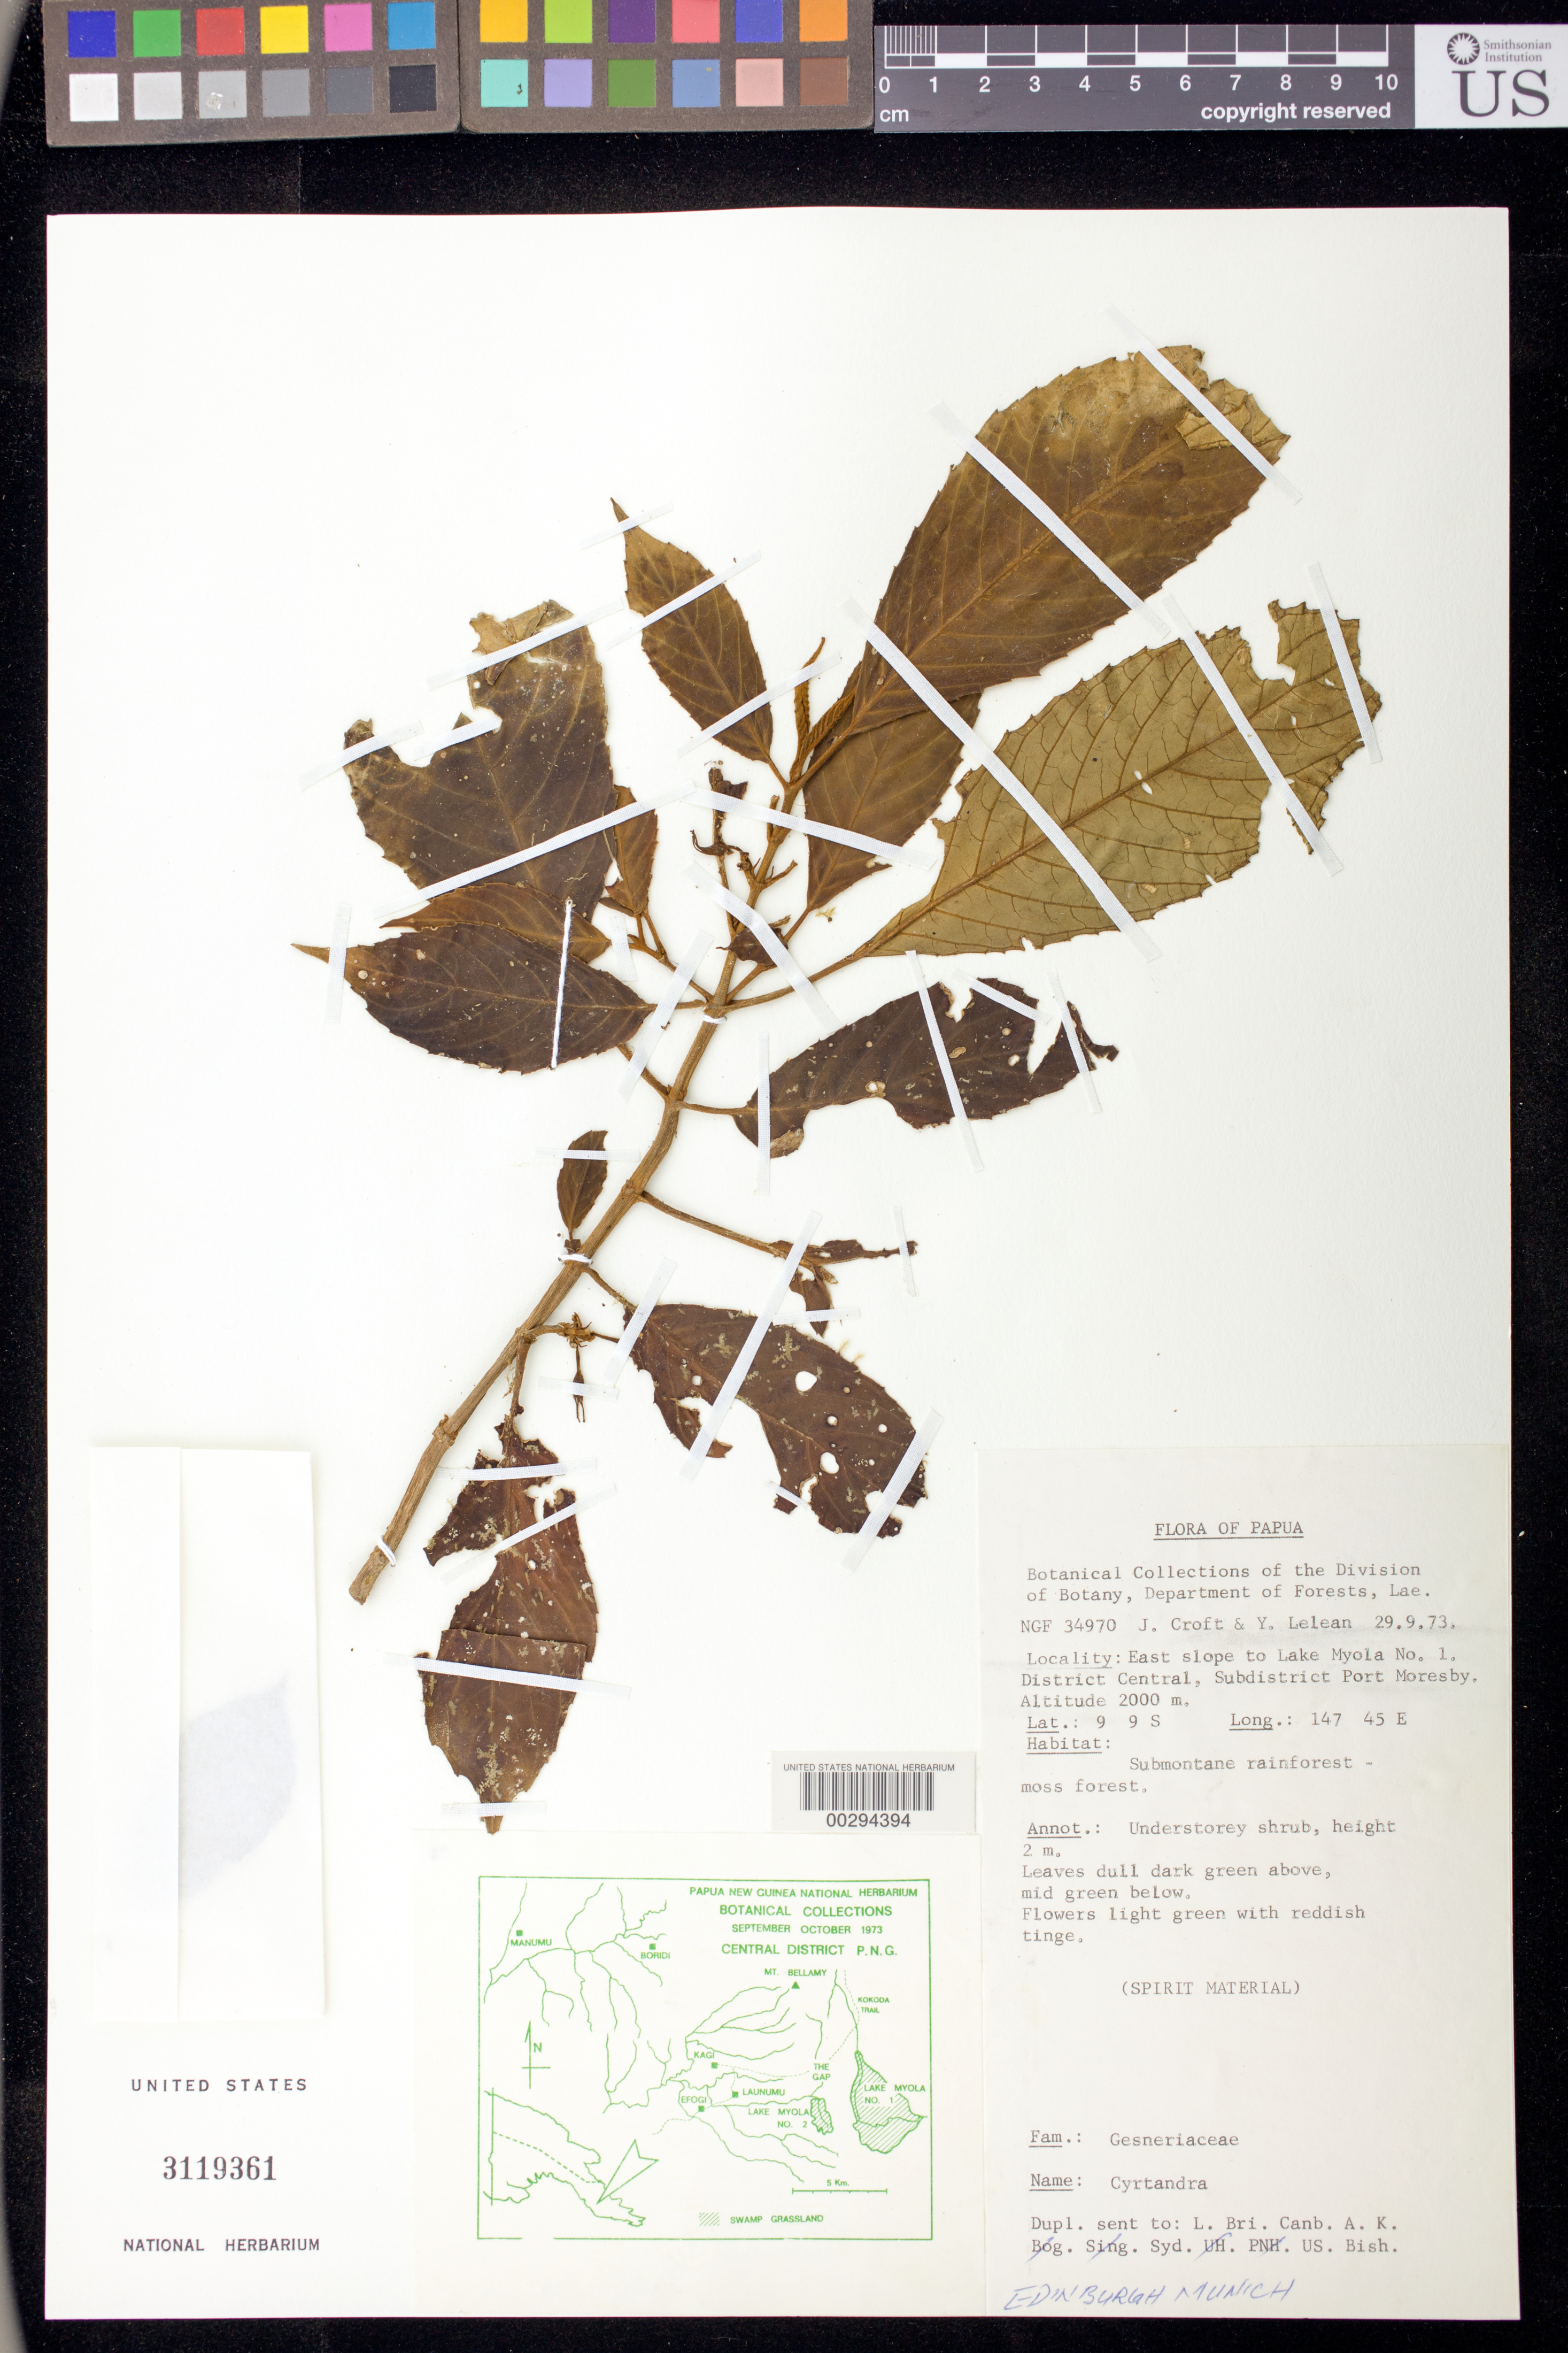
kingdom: Plantae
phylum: Tracheophyta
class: Magnoliopsida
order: Lamiales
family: Gesneriaceae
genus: Cyrtandra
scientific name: Cyrtandra sp.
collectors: J. Croft & Y. Lelean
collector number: NGF 34970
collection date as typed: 29 Sep 1973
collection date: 1973-09-29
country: Papua New Guinea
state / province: Central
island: New Guinea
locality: East slope to lake myola no 1, dist central, subdist port moresby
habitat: Submontane rainforest - moss forest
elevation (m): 2000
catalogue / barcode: US 3119361